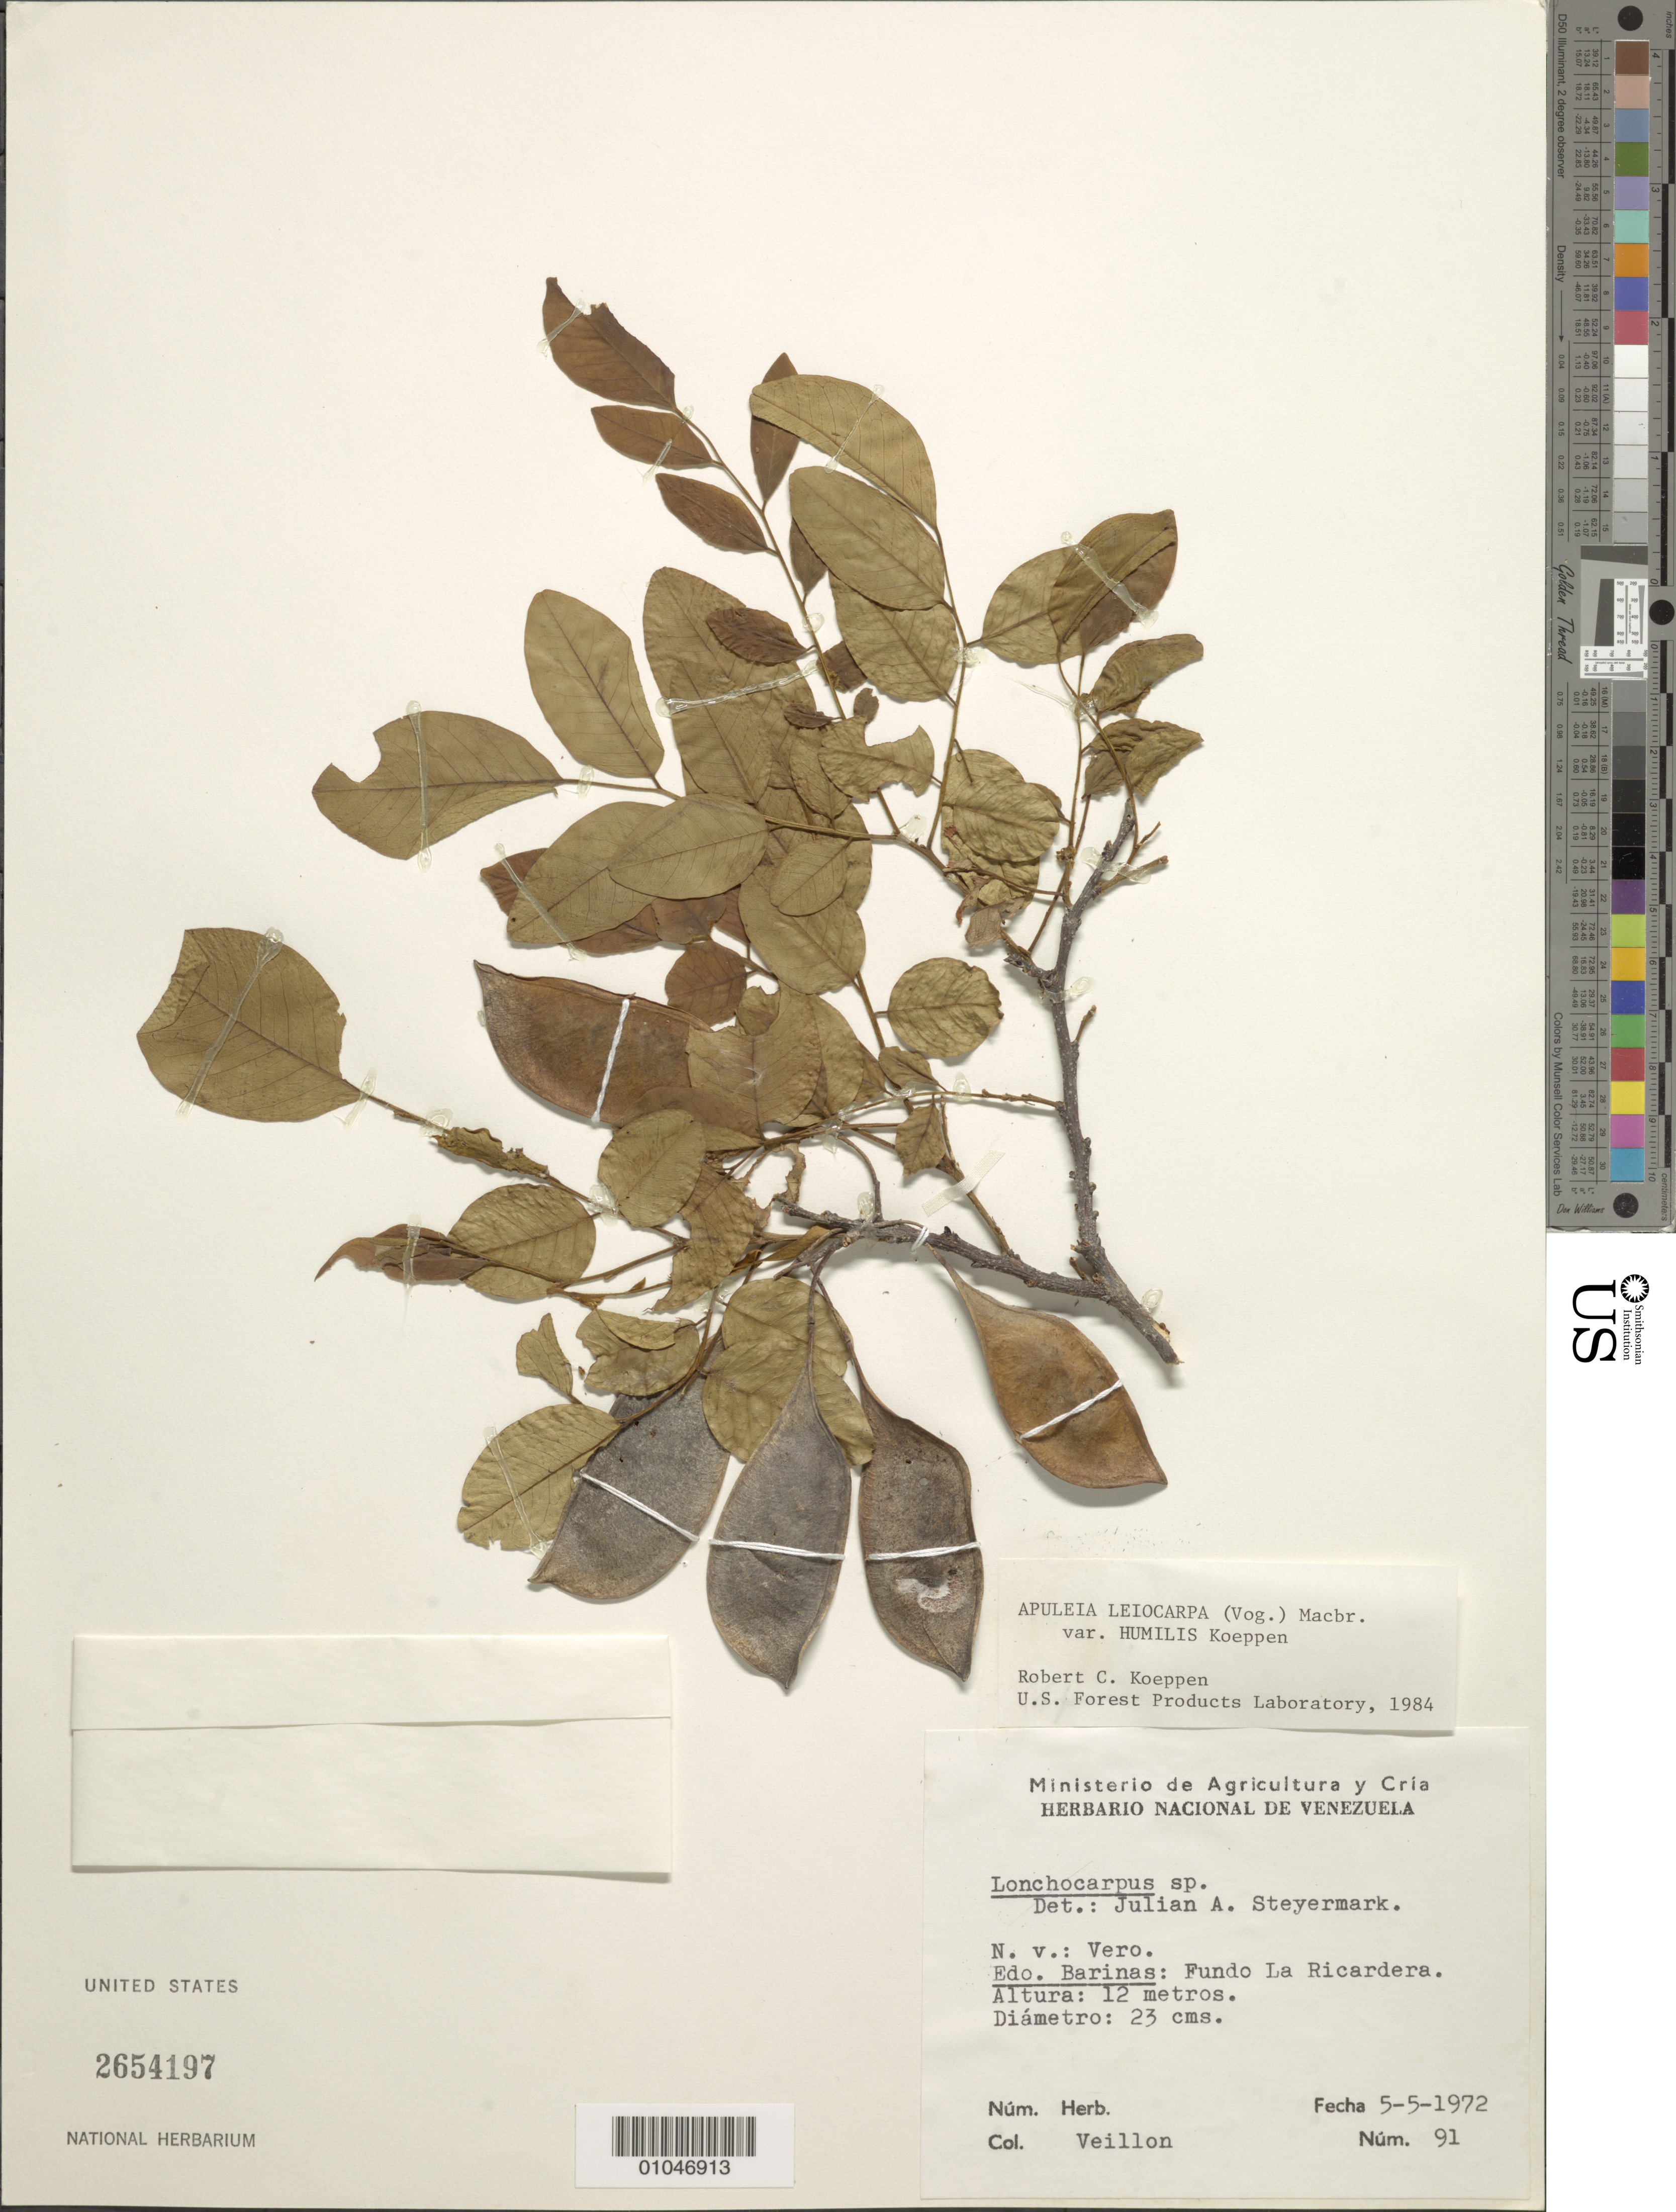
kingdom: Plantae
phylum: Tracheophyta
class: Magnoliopsida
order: Fabales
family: Fabaceae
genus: Apuleia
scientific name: Apuleia leiocarpa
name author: (Vogel) J.F. Macbr.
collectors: J. Veillon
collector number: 91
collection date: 1972-05-05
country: Venezuela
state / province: Barinas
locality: Fundo La Ricardera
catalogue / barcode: US 2654197